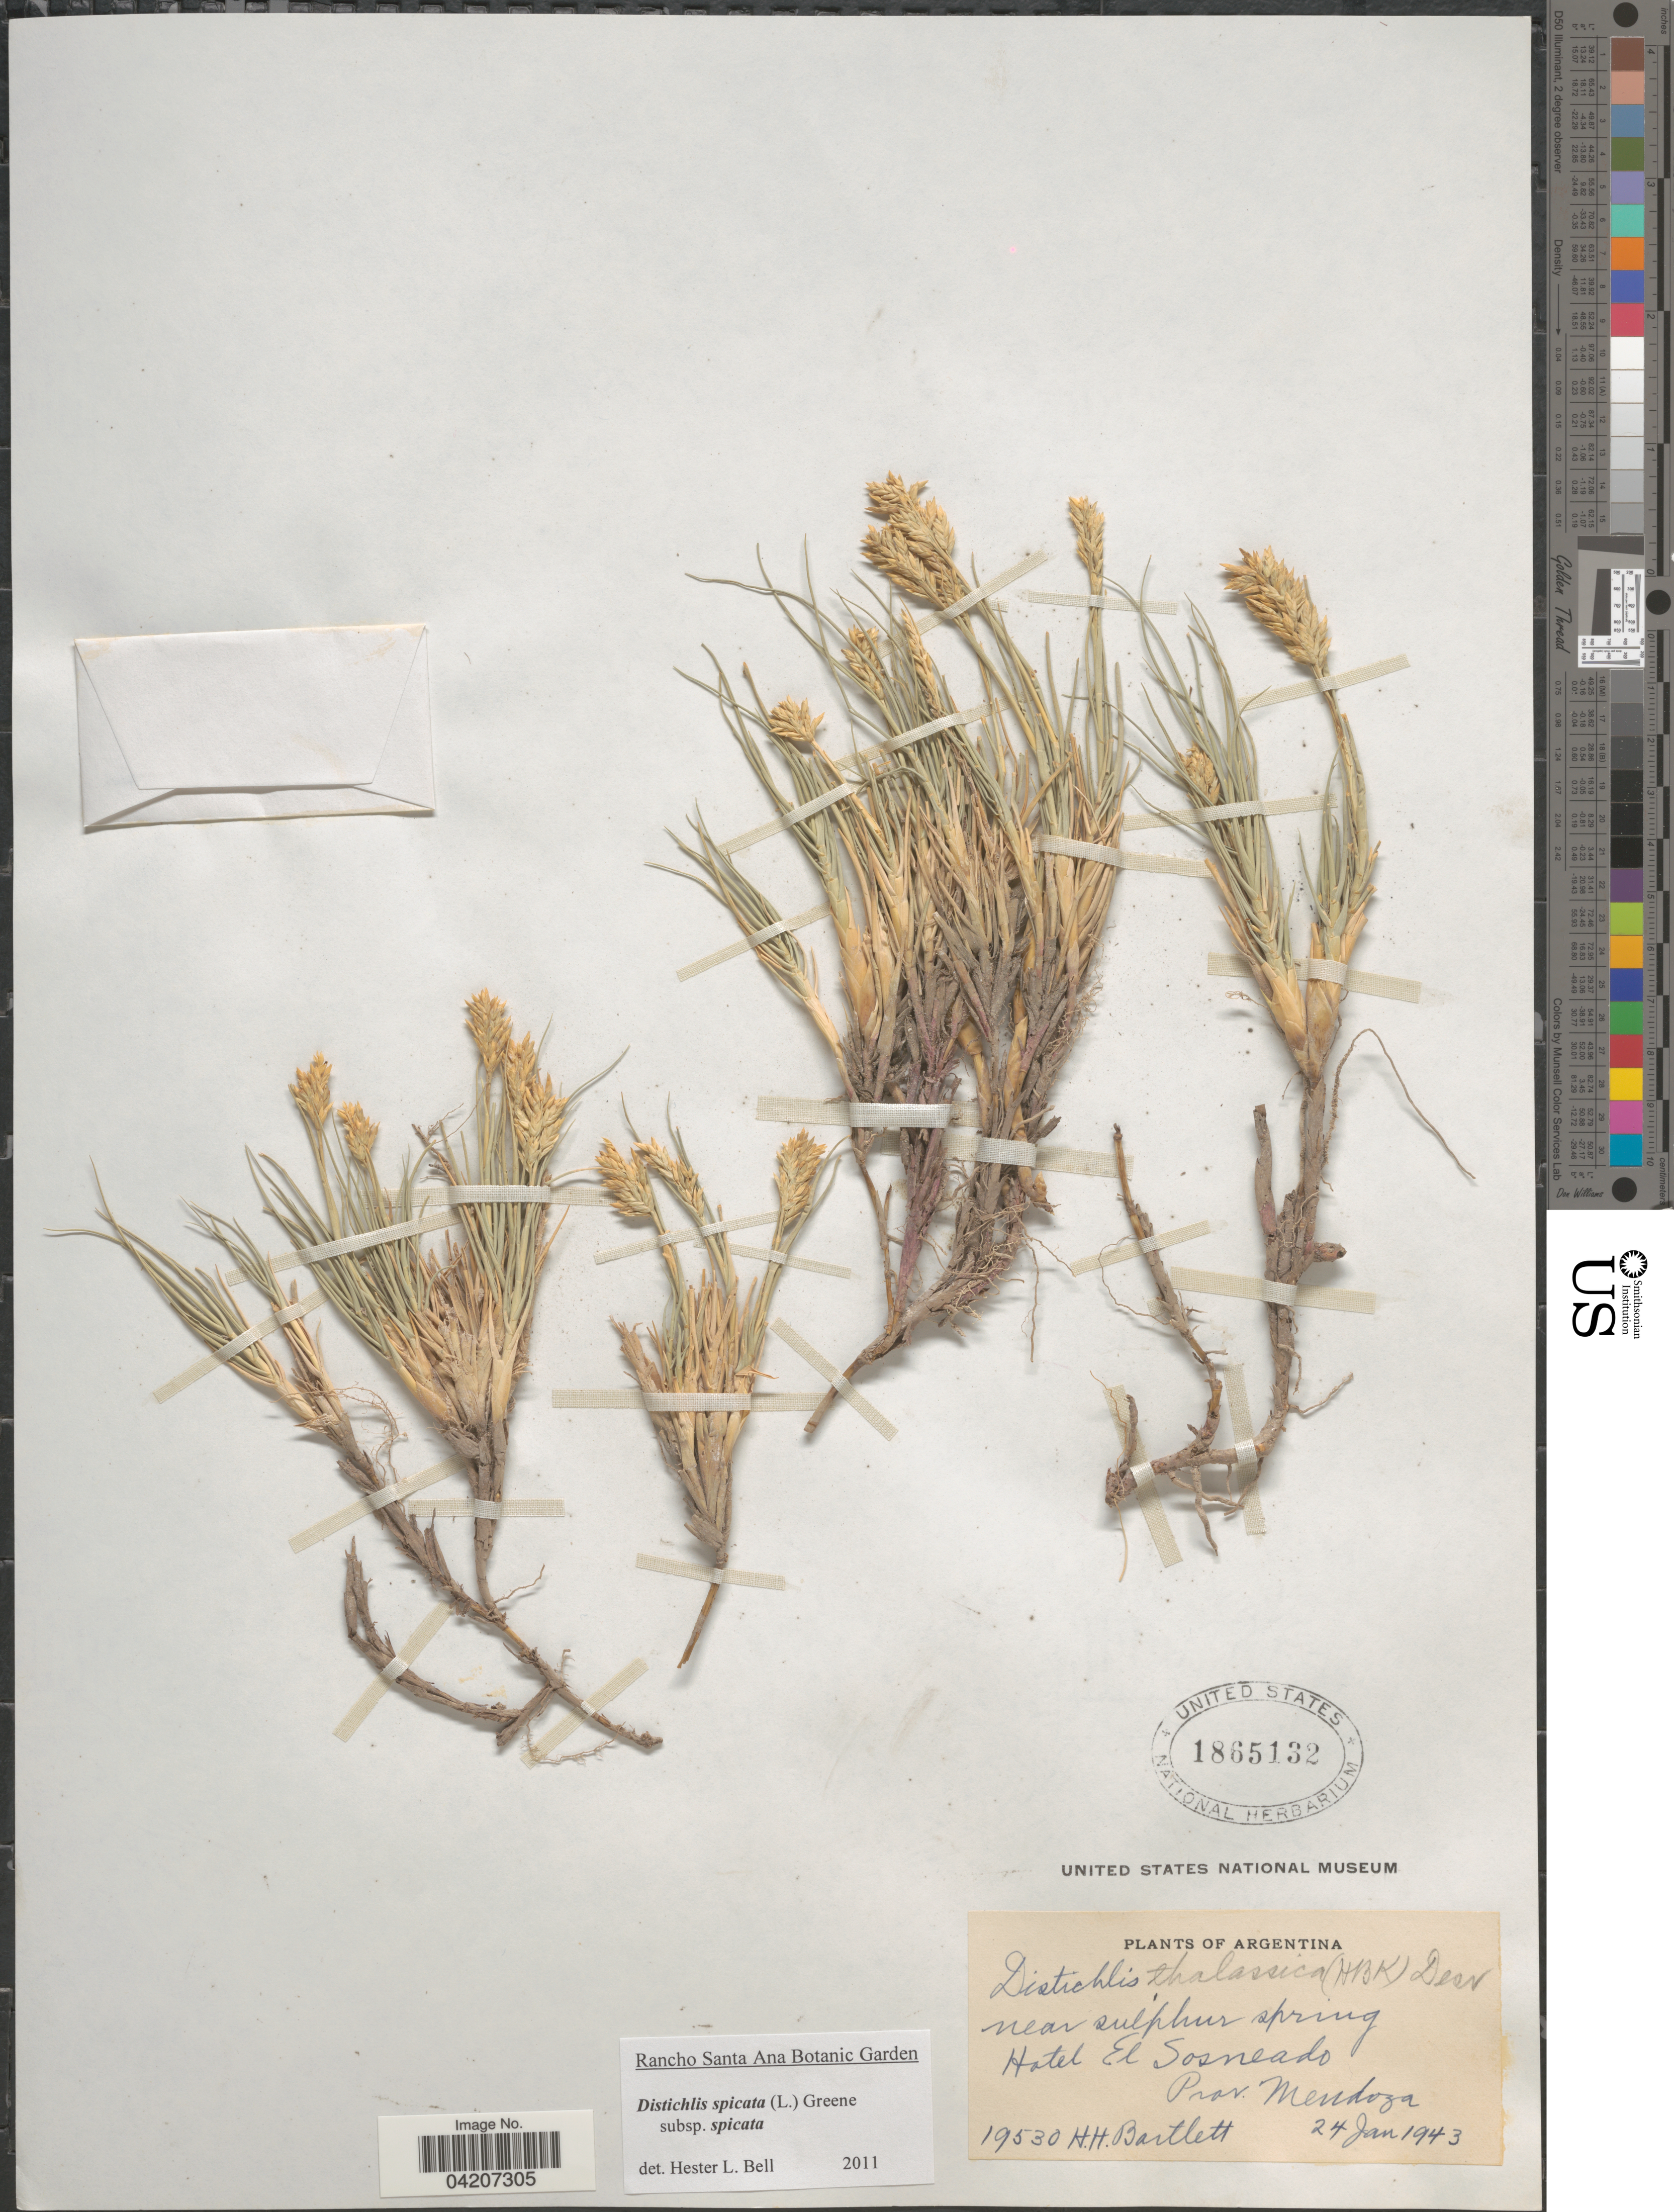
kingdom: Plantae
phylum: Tracheophyta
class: Liliopsida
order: Poales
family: Poaceae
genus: Distichlis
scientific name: Distichlis spicata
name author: (L.) Greene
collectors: H. H. Bartlett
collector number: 19530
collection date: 1943-01-24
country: Argentina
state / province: Mendoza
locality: Near sulphur spring. Hotel El Sosneado.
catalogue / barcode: US 1865132